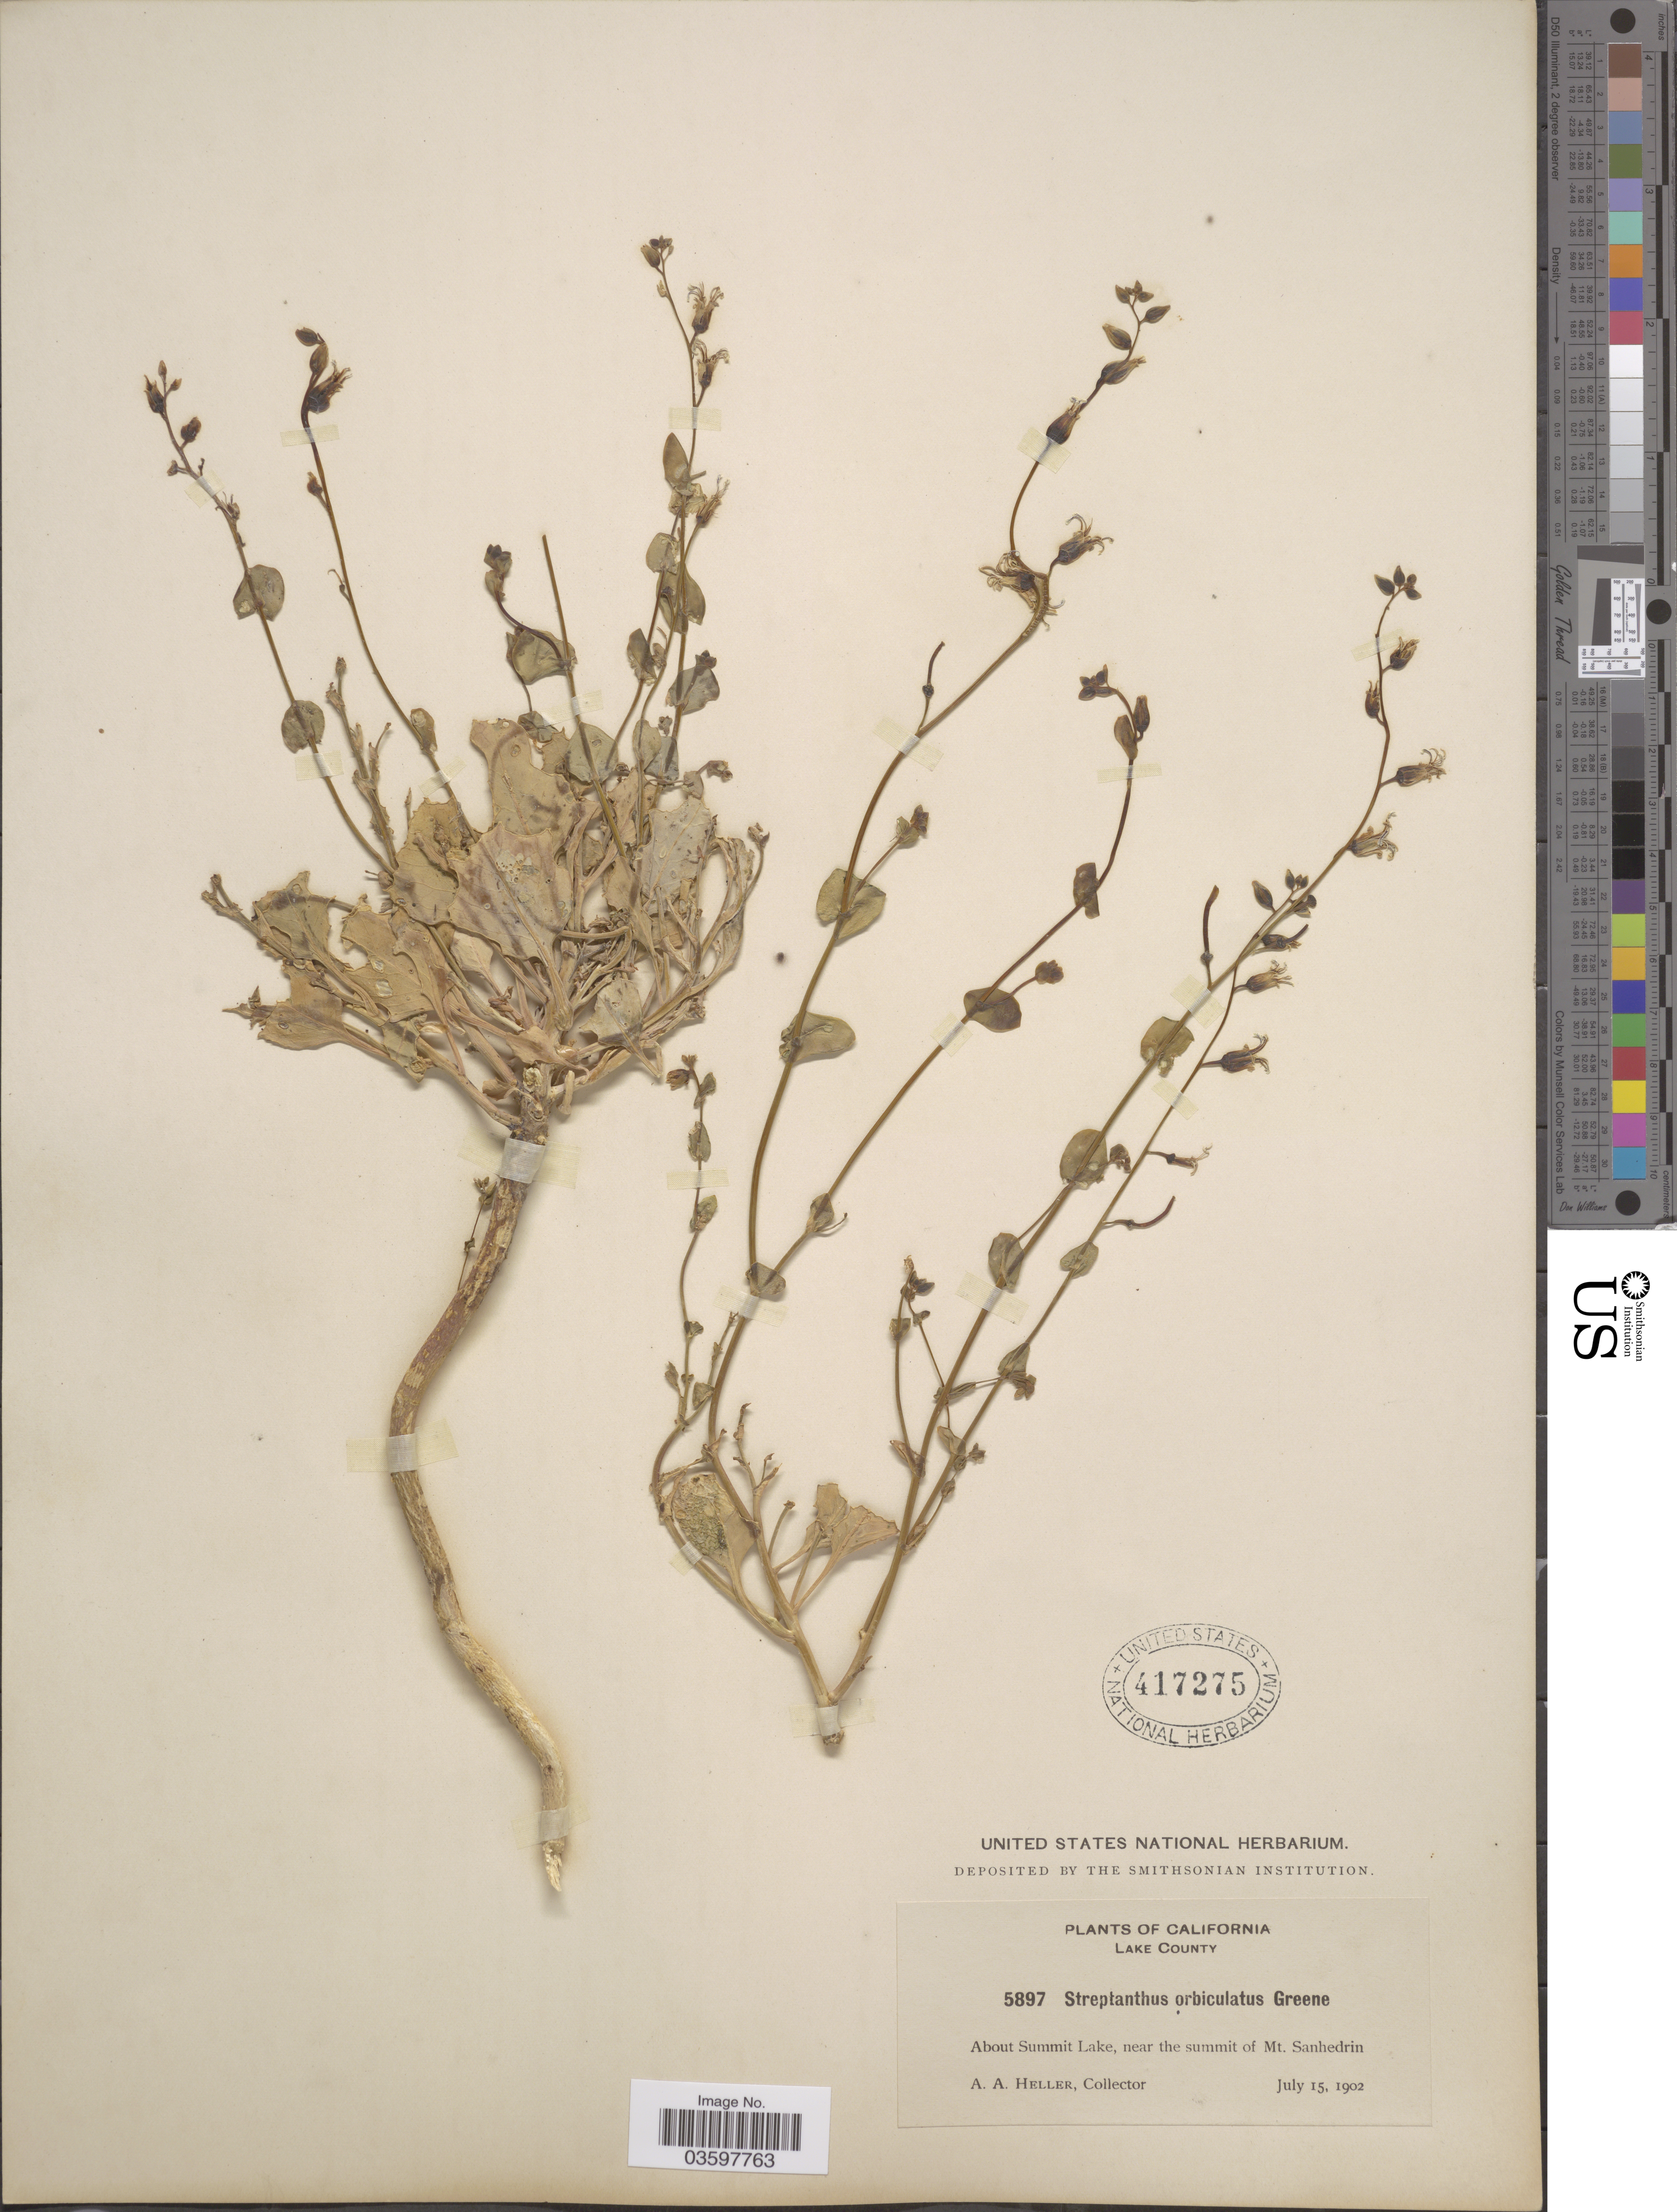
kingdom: Plantae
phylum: Tracheophyta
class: Magnoliopsida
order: Brassicales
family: Brassicaceae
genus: Streptanthus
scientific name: Streptanthus tortuosus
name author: Kellogg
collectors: A. A. Heller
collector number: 5897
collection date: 1902-07-15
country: United States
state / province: California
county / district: Lake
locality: Lake County. About Summit Lake, near the summit of Mt. Sanhedrin.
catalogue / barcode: US 417275